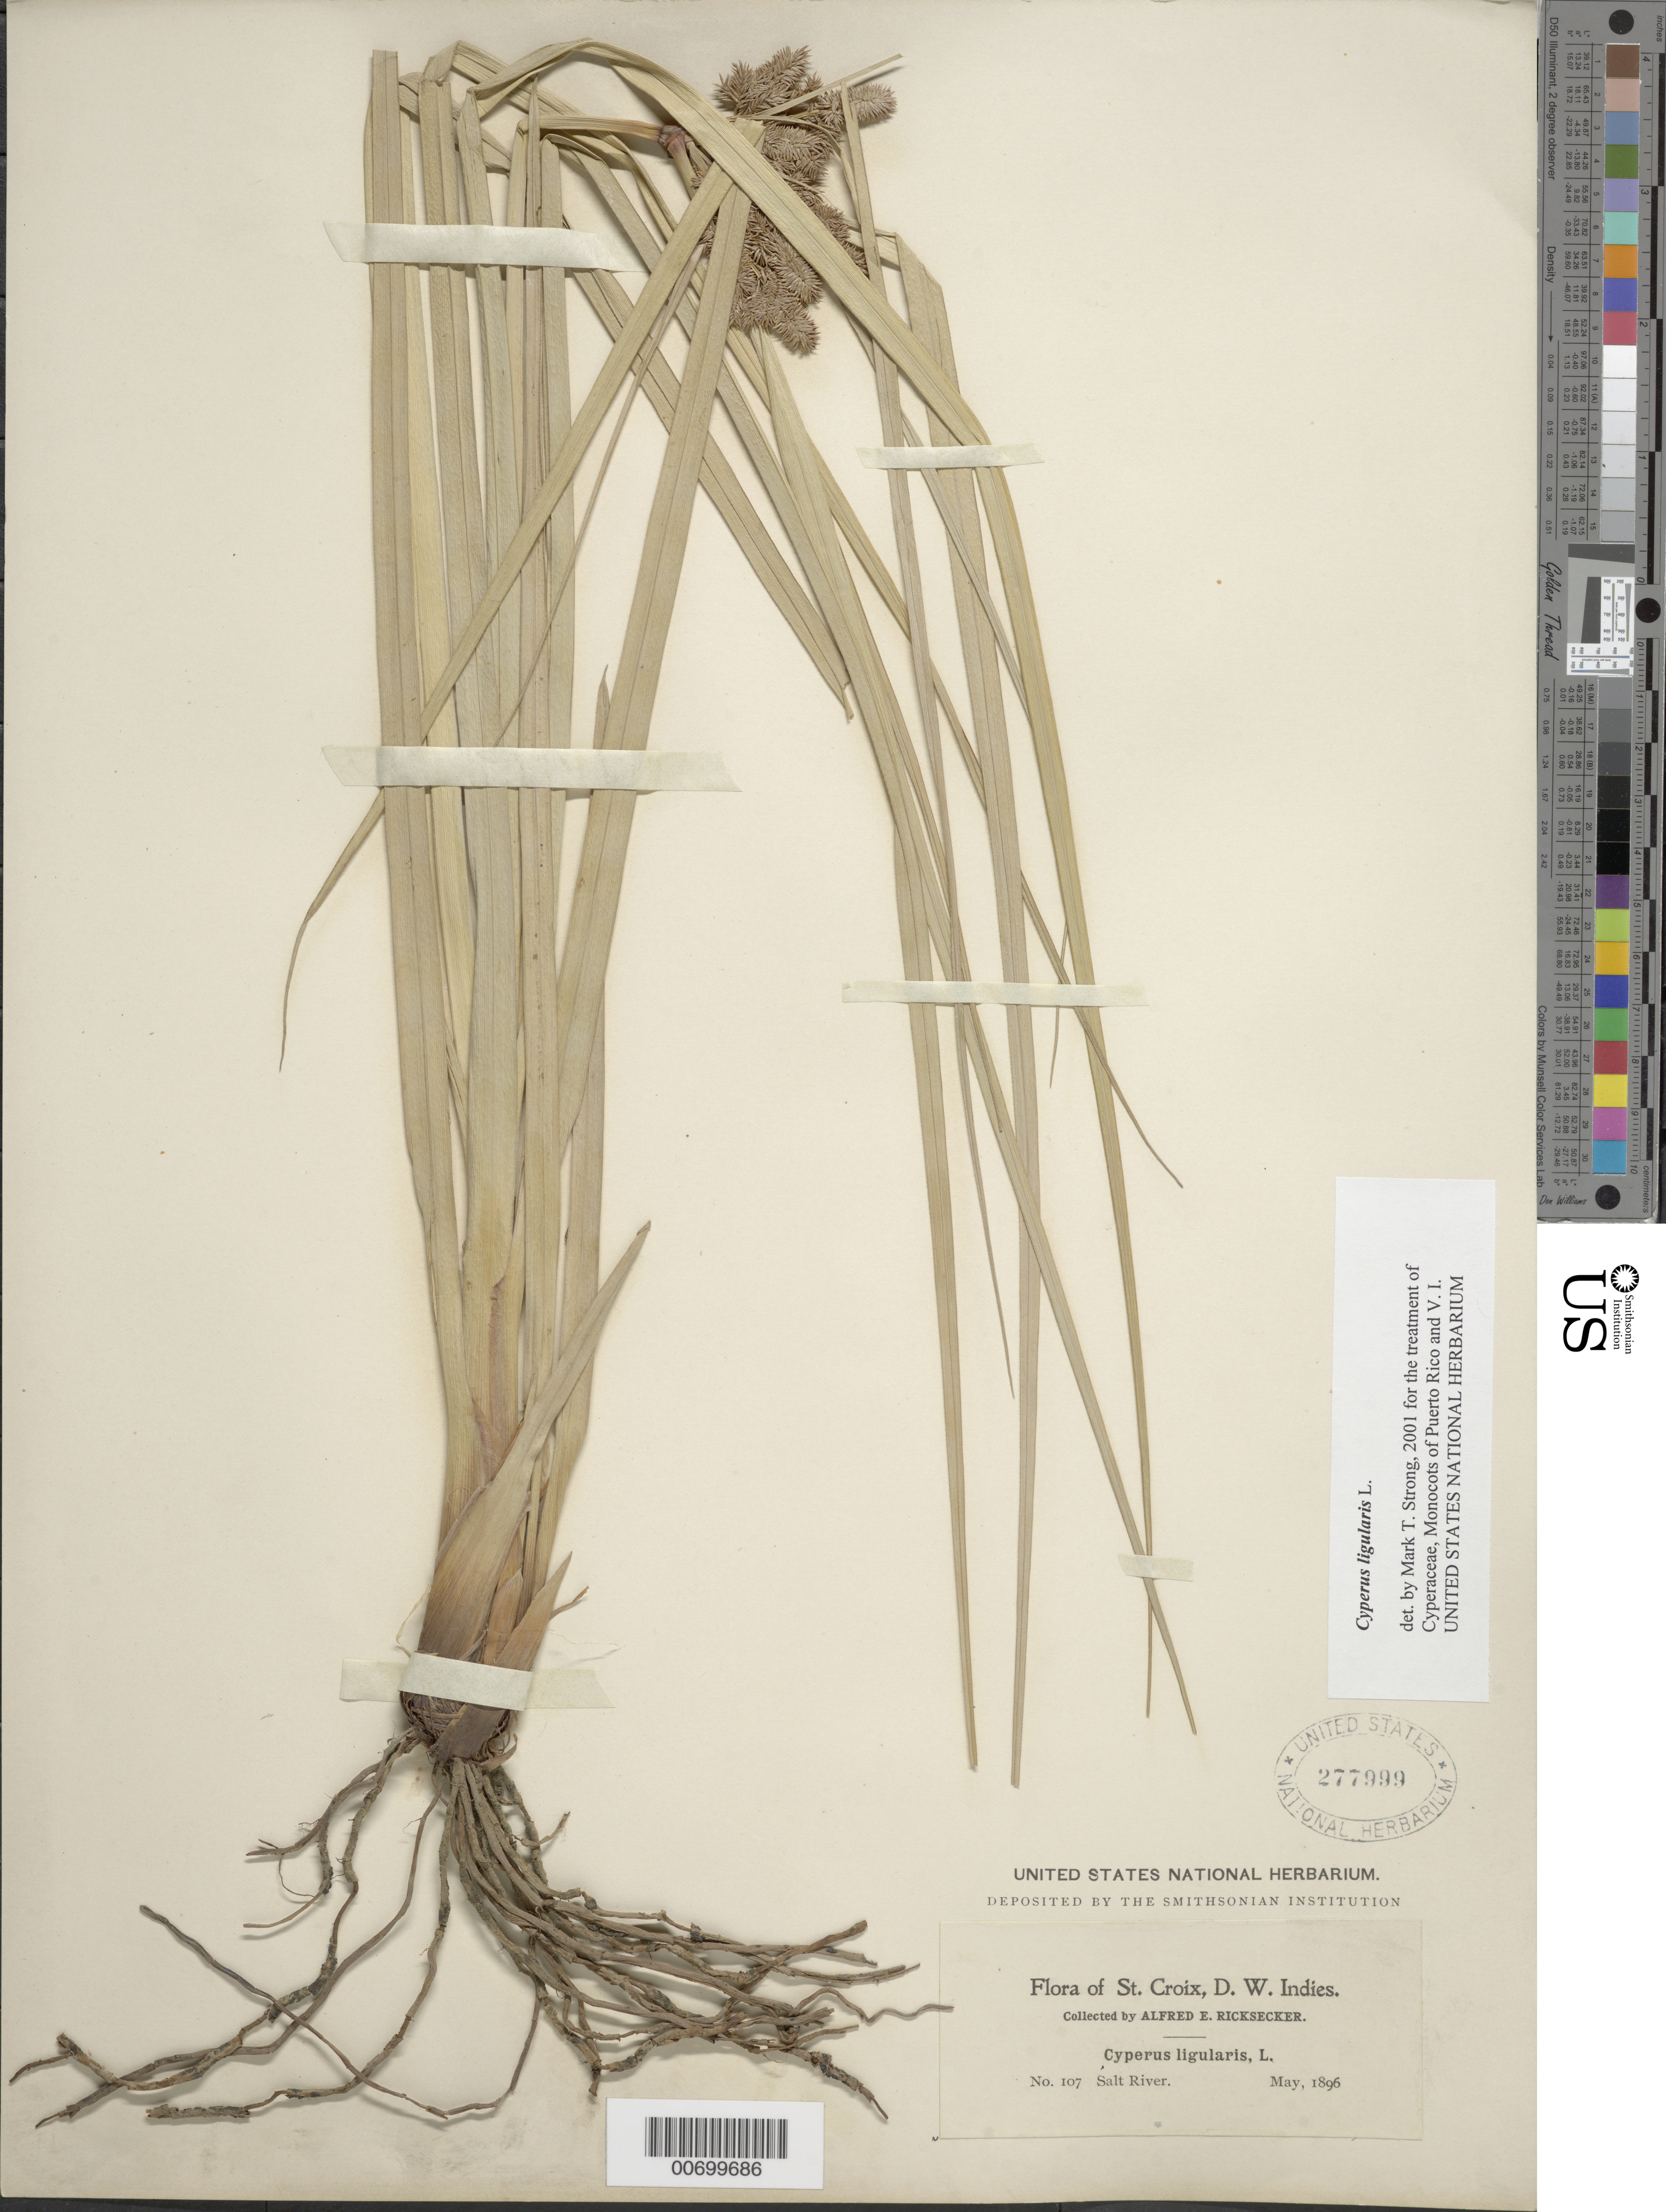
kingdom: Plantae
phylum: Tracheophyta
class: Liliopsida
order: Poales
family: Cyperaceae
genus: Cyperus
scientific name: Cyperus ligularis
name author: L.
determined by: Strong, M. T., (US), Smithsonian Institution - National Museum of Natural History (UNITED STATES)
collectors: A. E. Ricksecker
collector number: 107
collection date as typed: May 1896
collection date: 1896-05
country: U.S. Virgin Islands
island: St. Croix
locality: St. Croix: Salt River.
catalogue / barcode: US 277999